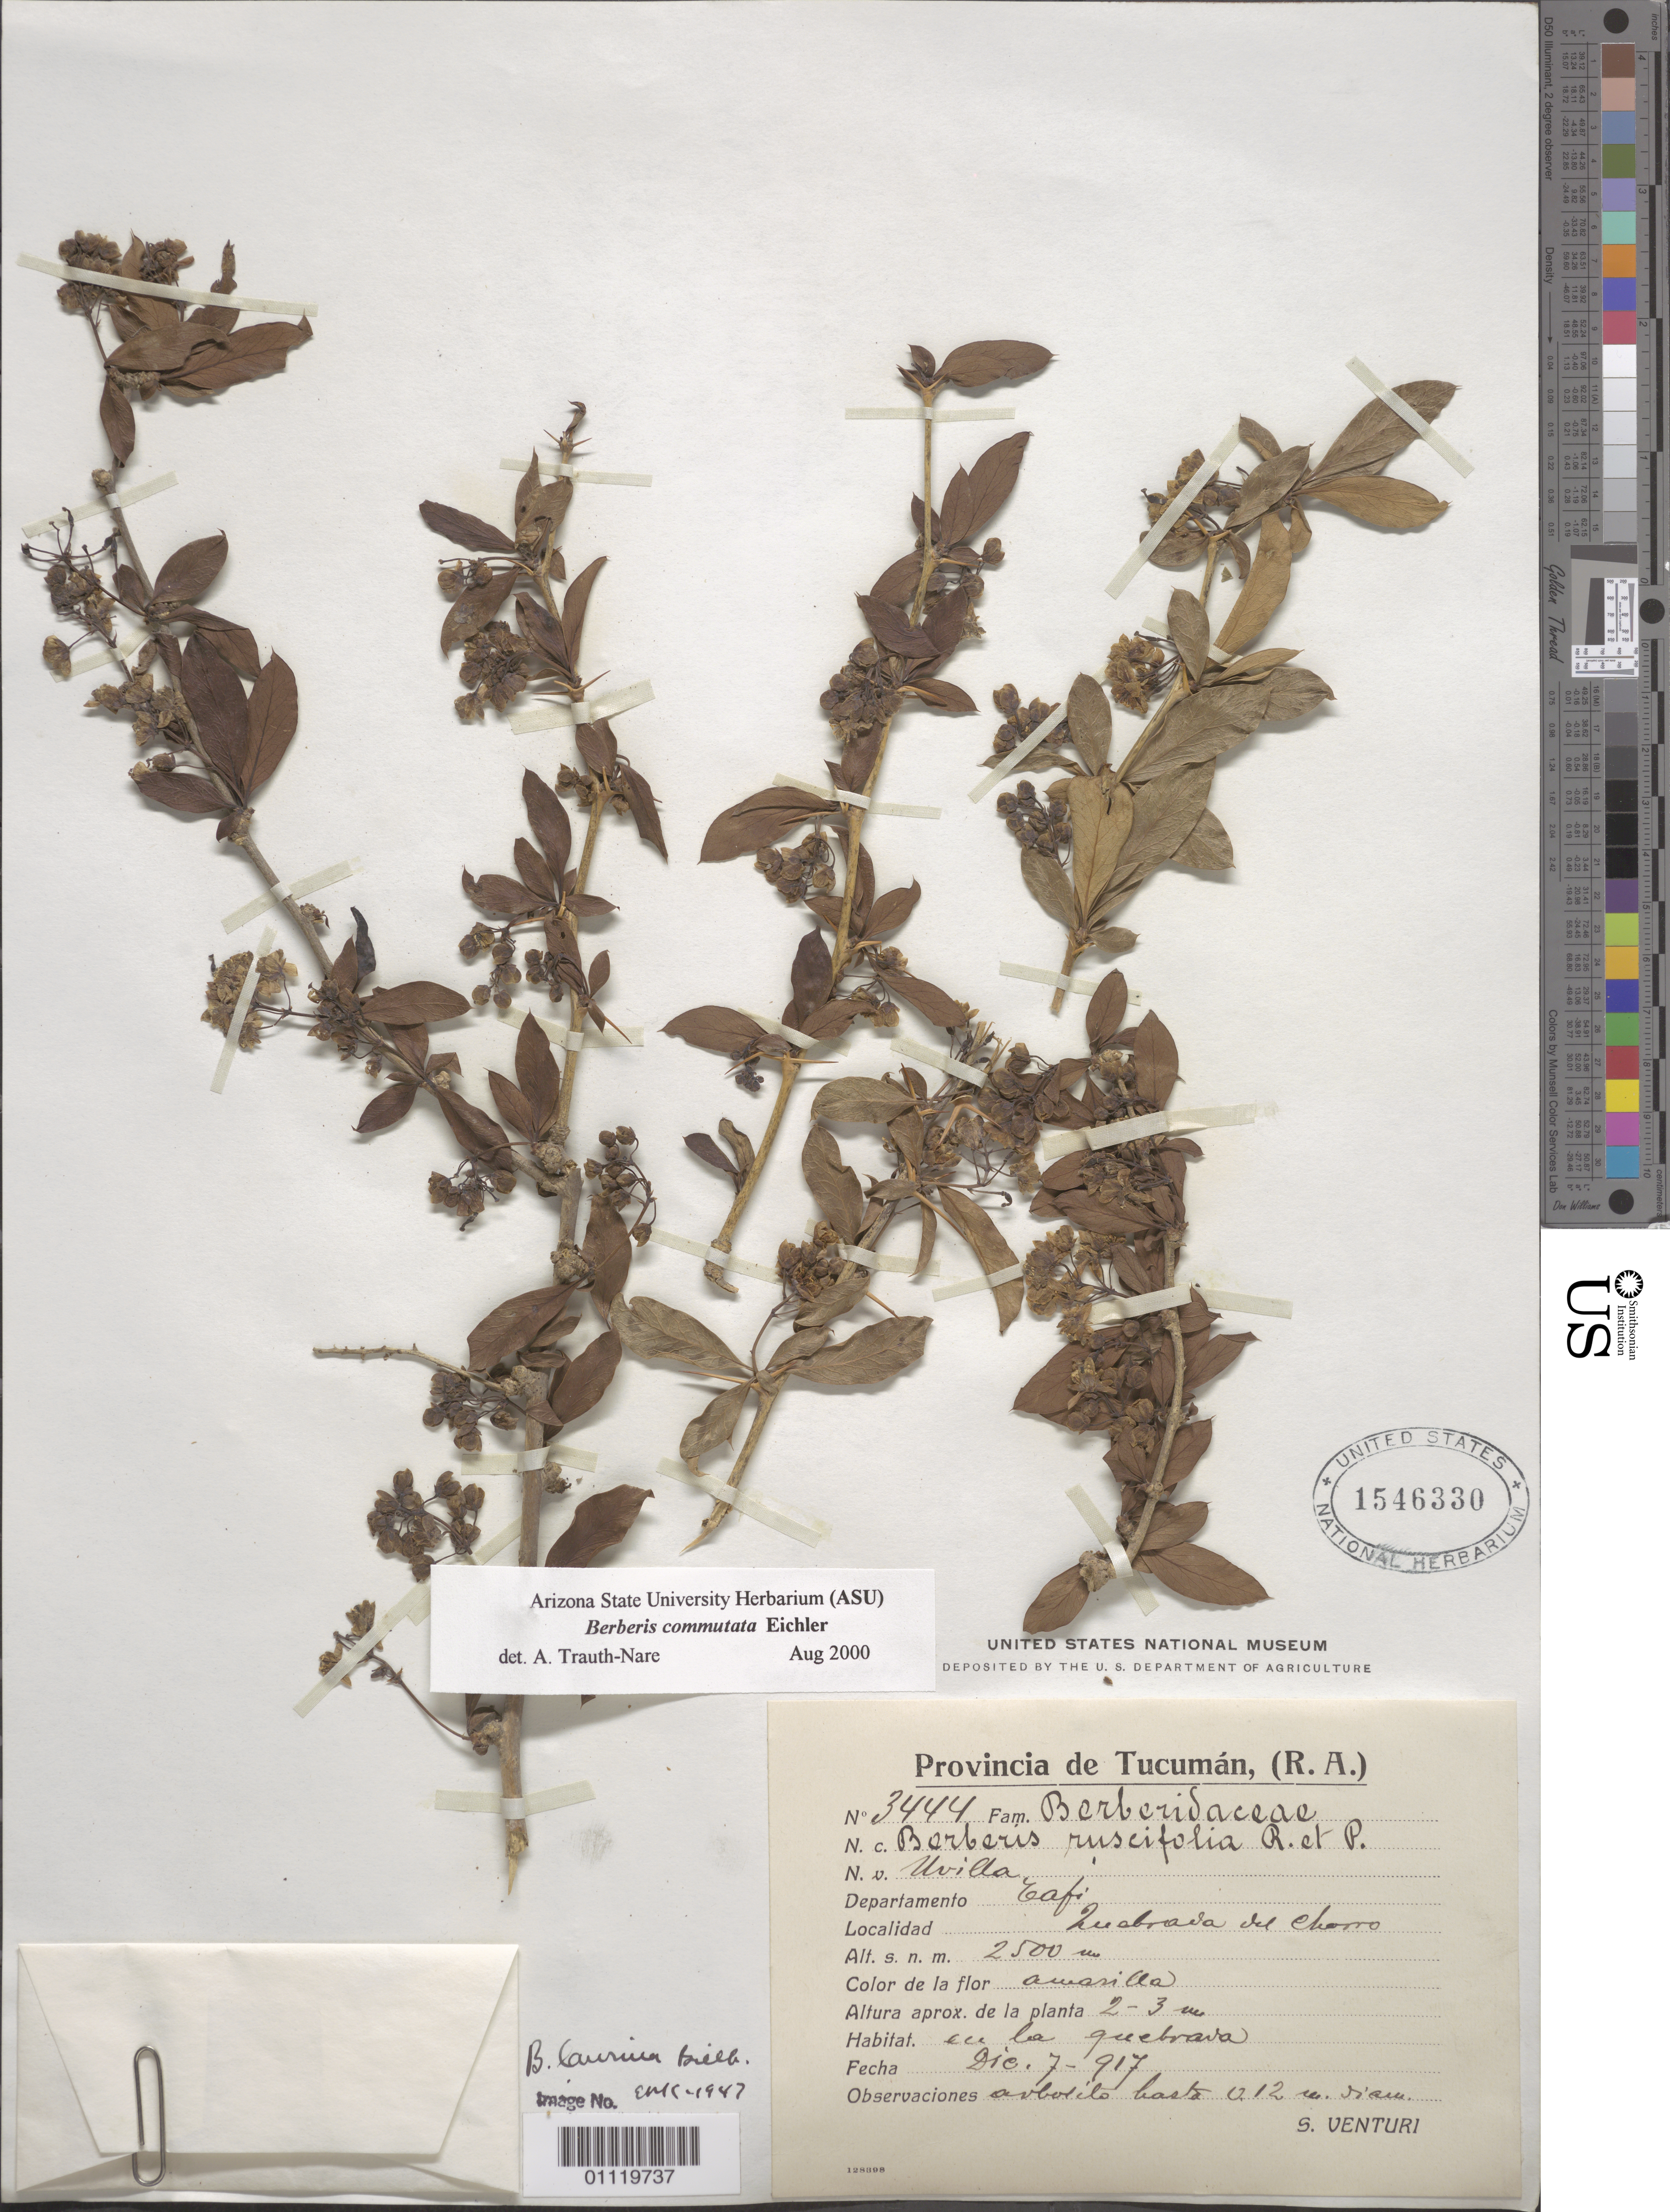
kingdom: Plantae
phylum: Tracheophyta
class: Magnoliopsida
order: Ranunculales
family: Berberidaceae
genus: Berberis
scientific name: Berberis commutata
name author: Eichler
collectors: S. Venturi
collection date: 1917-12-07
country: Argentina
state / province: Tucuman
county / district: Tafi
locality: Possibly in Quebrada del Charro. Habitat is by streams.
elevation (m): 2500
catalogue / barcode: US 1546330